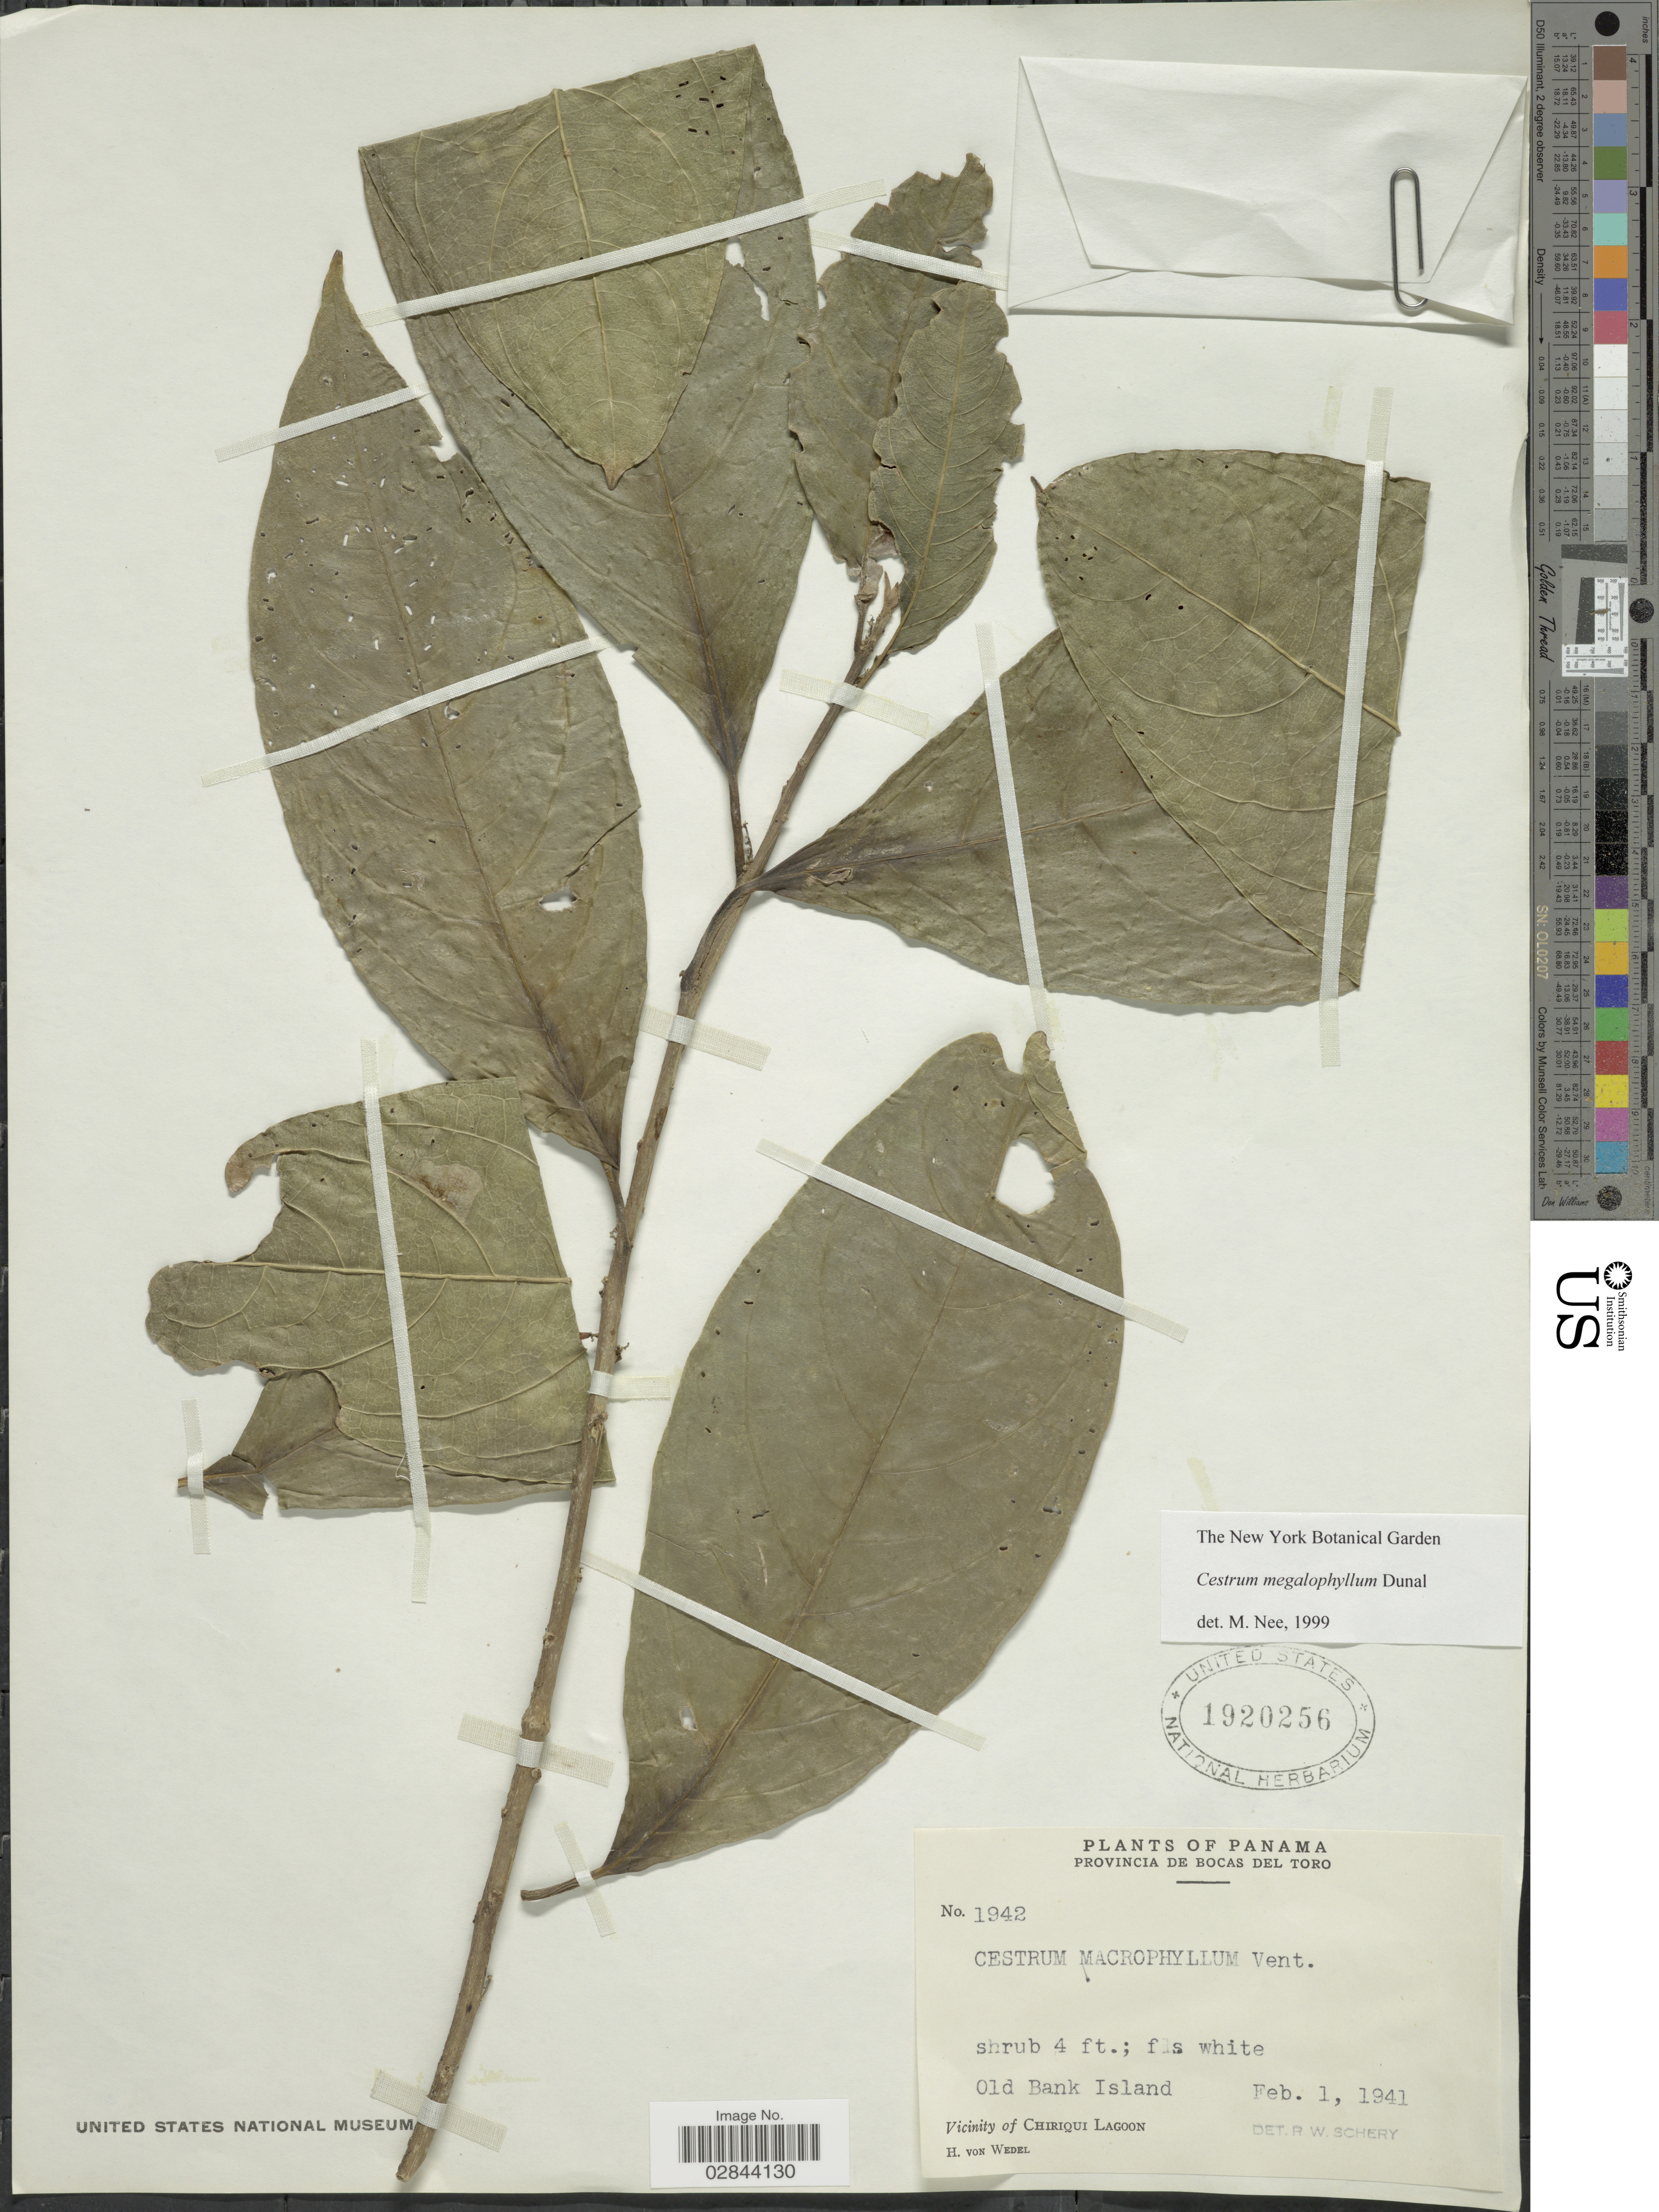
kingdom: Plantae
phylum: Tracheophyta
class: Magnoliopsida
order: Solanales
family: Solanaceae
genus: Cestrum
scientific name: Cestrum megalophyllum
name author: Dunal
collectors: H. von Wedel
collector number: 1942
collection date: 1941-02-01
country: Panama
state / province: Bocas del Toro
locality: Provincia de Bocas del Toro, Old Bank Island, Vicinity of Chiriqui Lagoon.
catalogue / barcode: US 1920256